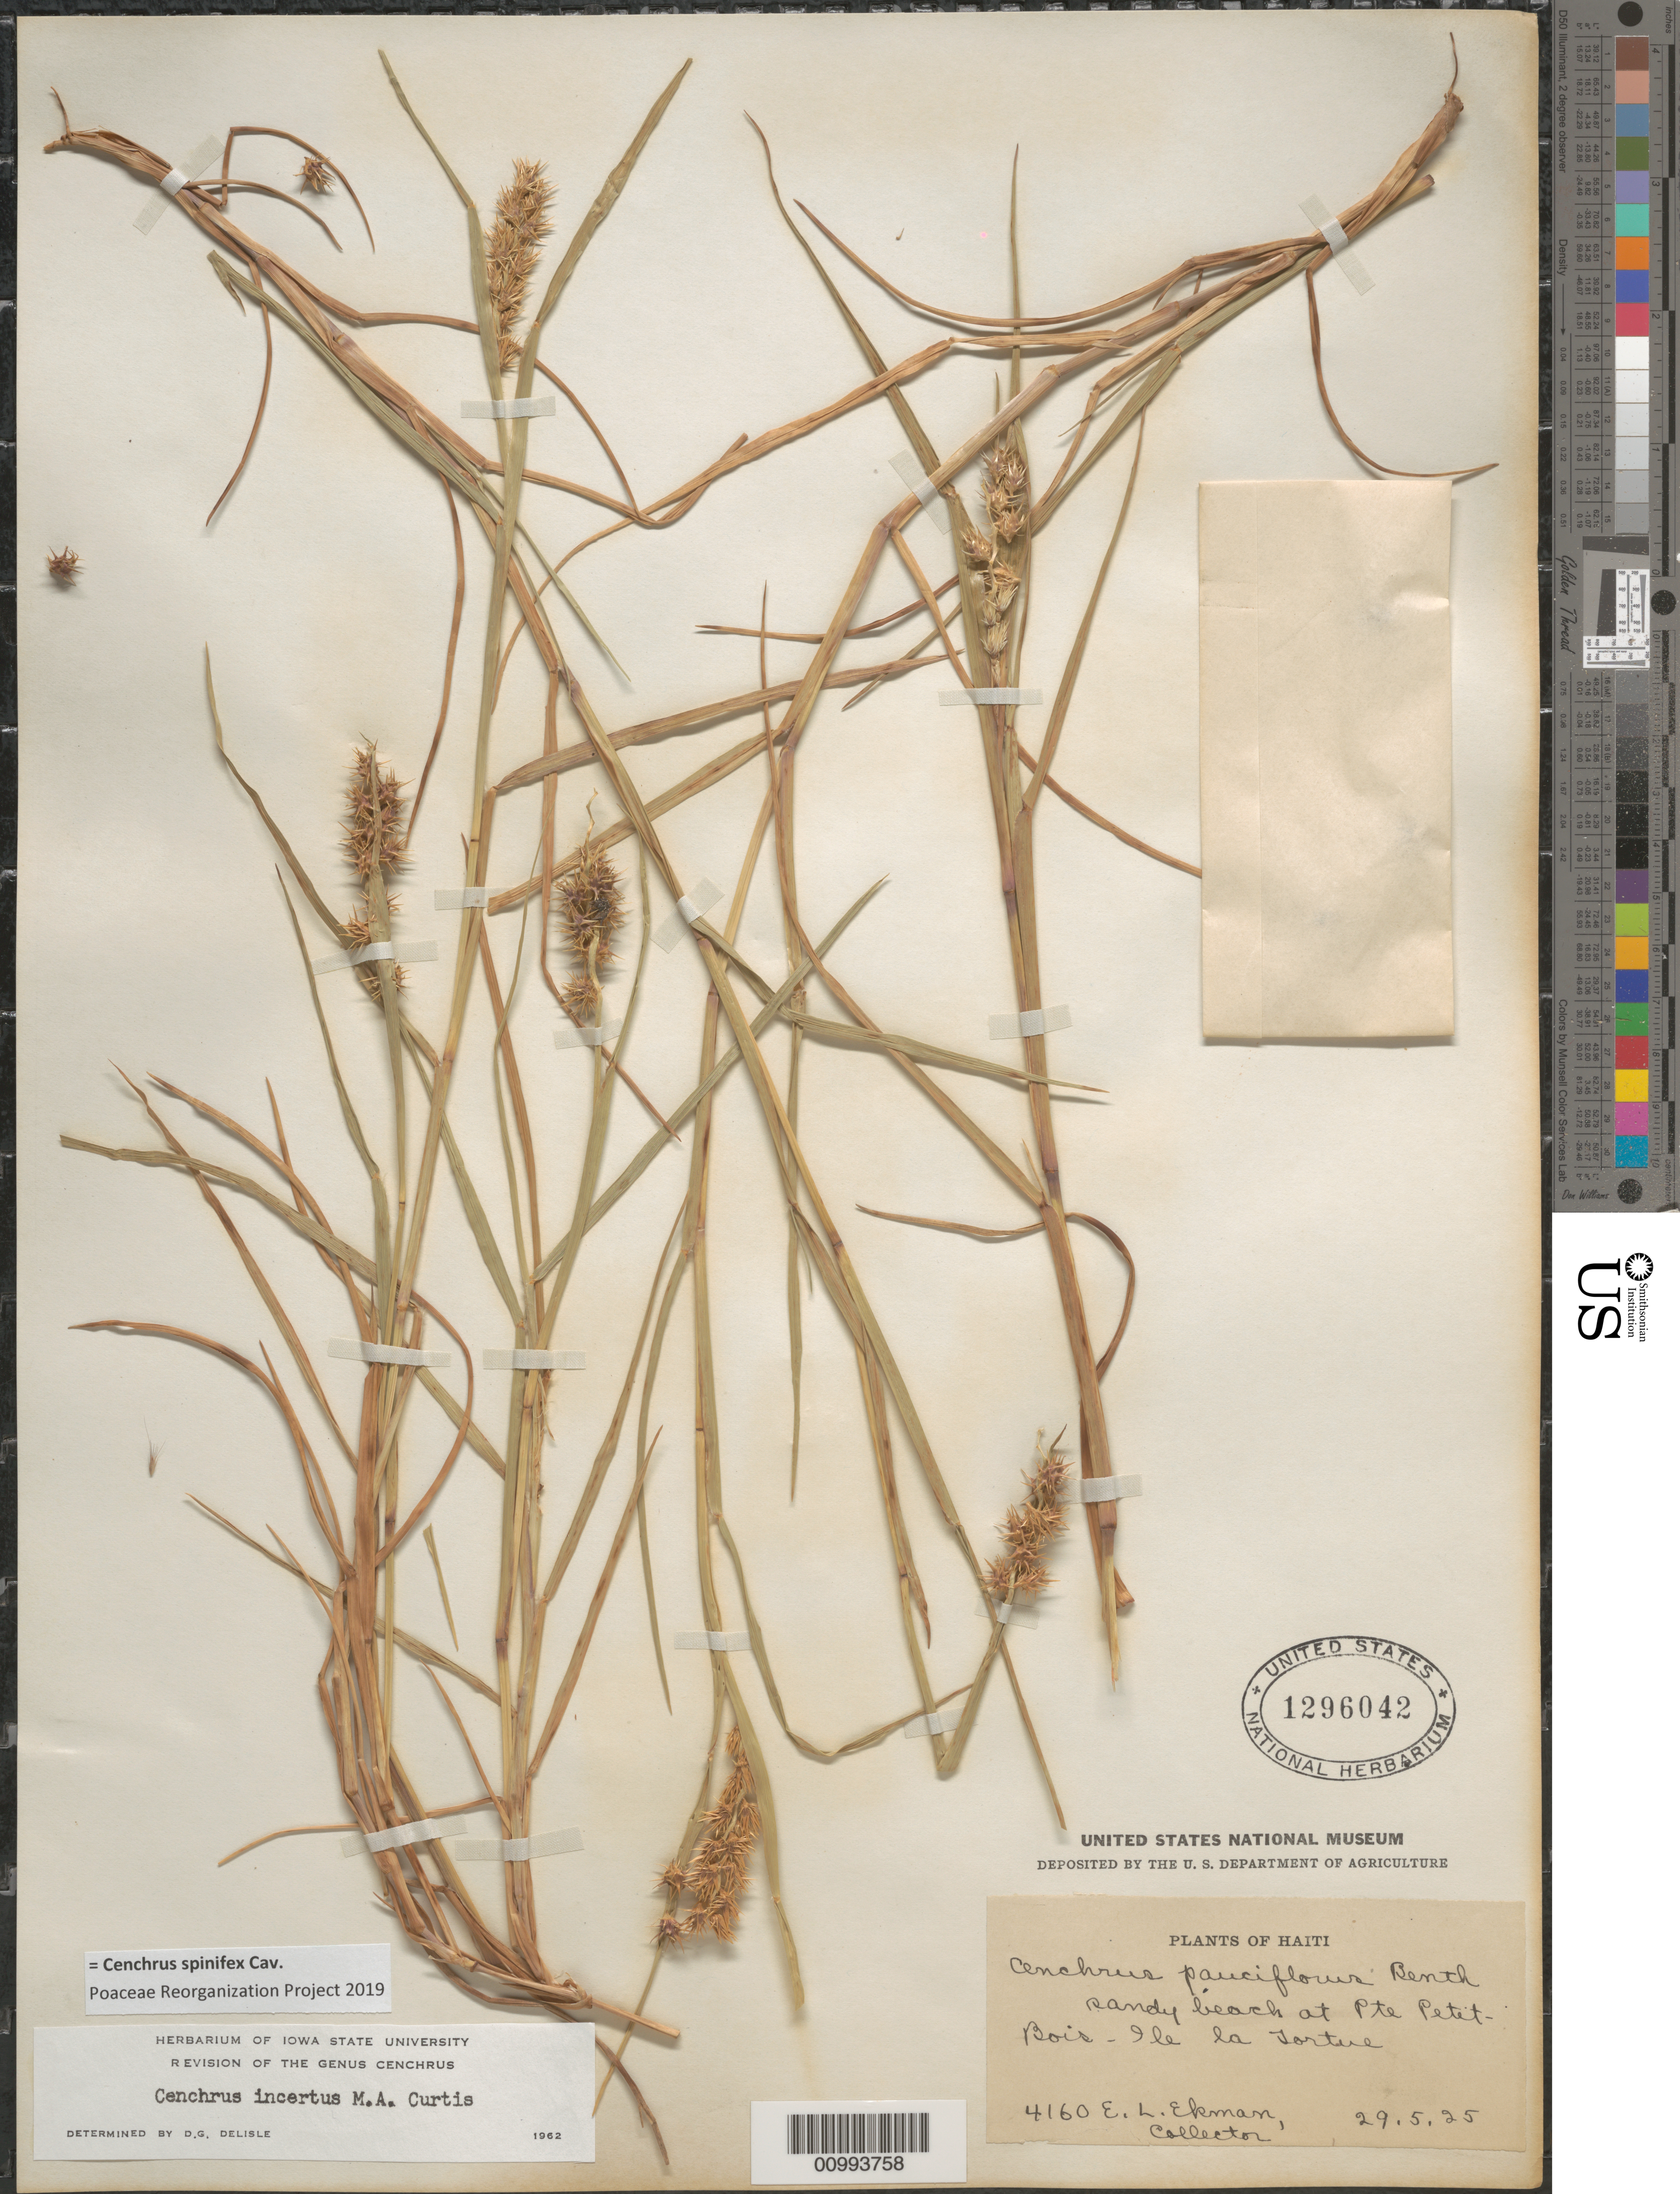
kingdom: Plantae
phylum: Tracheophyta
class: Liliopsida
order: Poales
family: Poaceae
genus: Cenchrus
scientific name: Cenchrus spinifex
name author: Cav.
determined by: Poaceae Reorganization Project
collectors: E. L. Ekman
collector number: H 4160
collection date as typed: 29 May 1925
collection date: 1925-05-29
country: Haiti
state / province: Nord-Óuest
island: Île de la Tortue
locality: Petit Bois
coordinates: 0 N, 0 E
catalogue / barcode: US 1296042